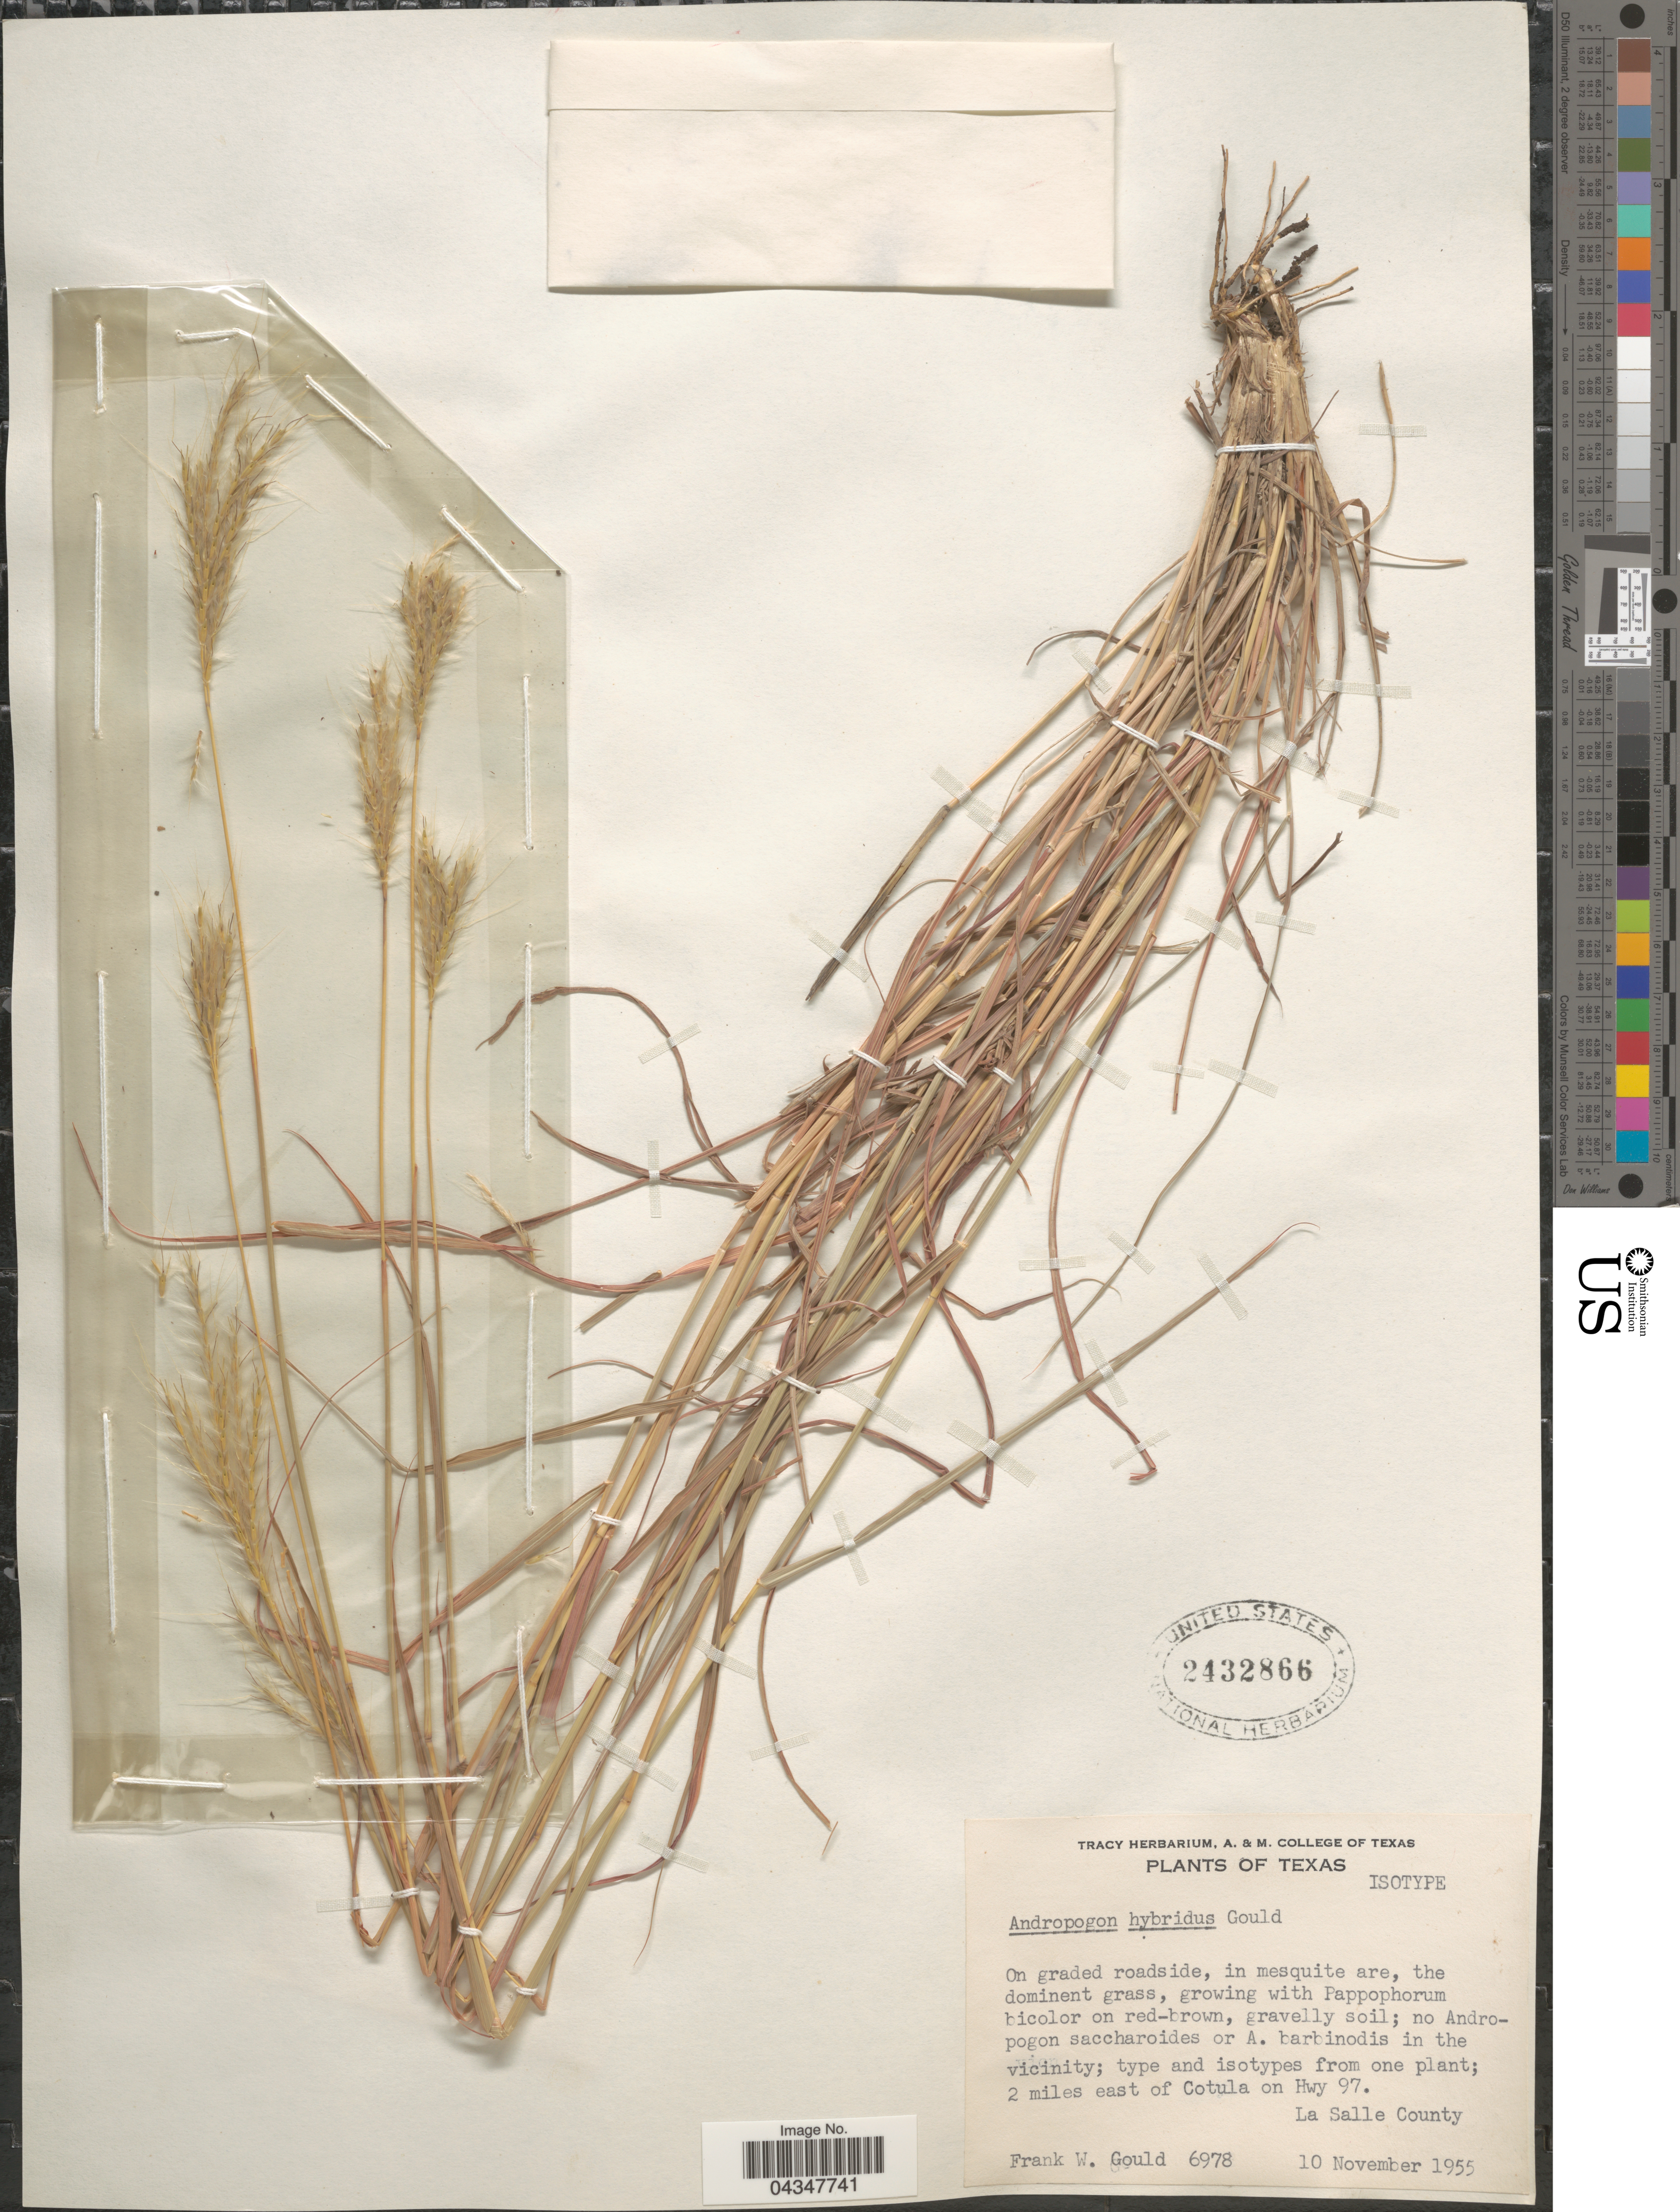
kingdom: Plantae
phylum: Tracheophyta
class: Liliopsida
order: Poales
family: Poaceae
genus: Bothriochloa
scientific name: Bothriochloa hybrida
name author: (Gould) Gould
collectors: F. W. Gould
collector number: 6978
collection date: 1955-11-10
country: United States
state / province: Texas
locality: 2 miles east of Cotula on Hwy 7. La Salle County.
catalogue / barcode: US 2432866